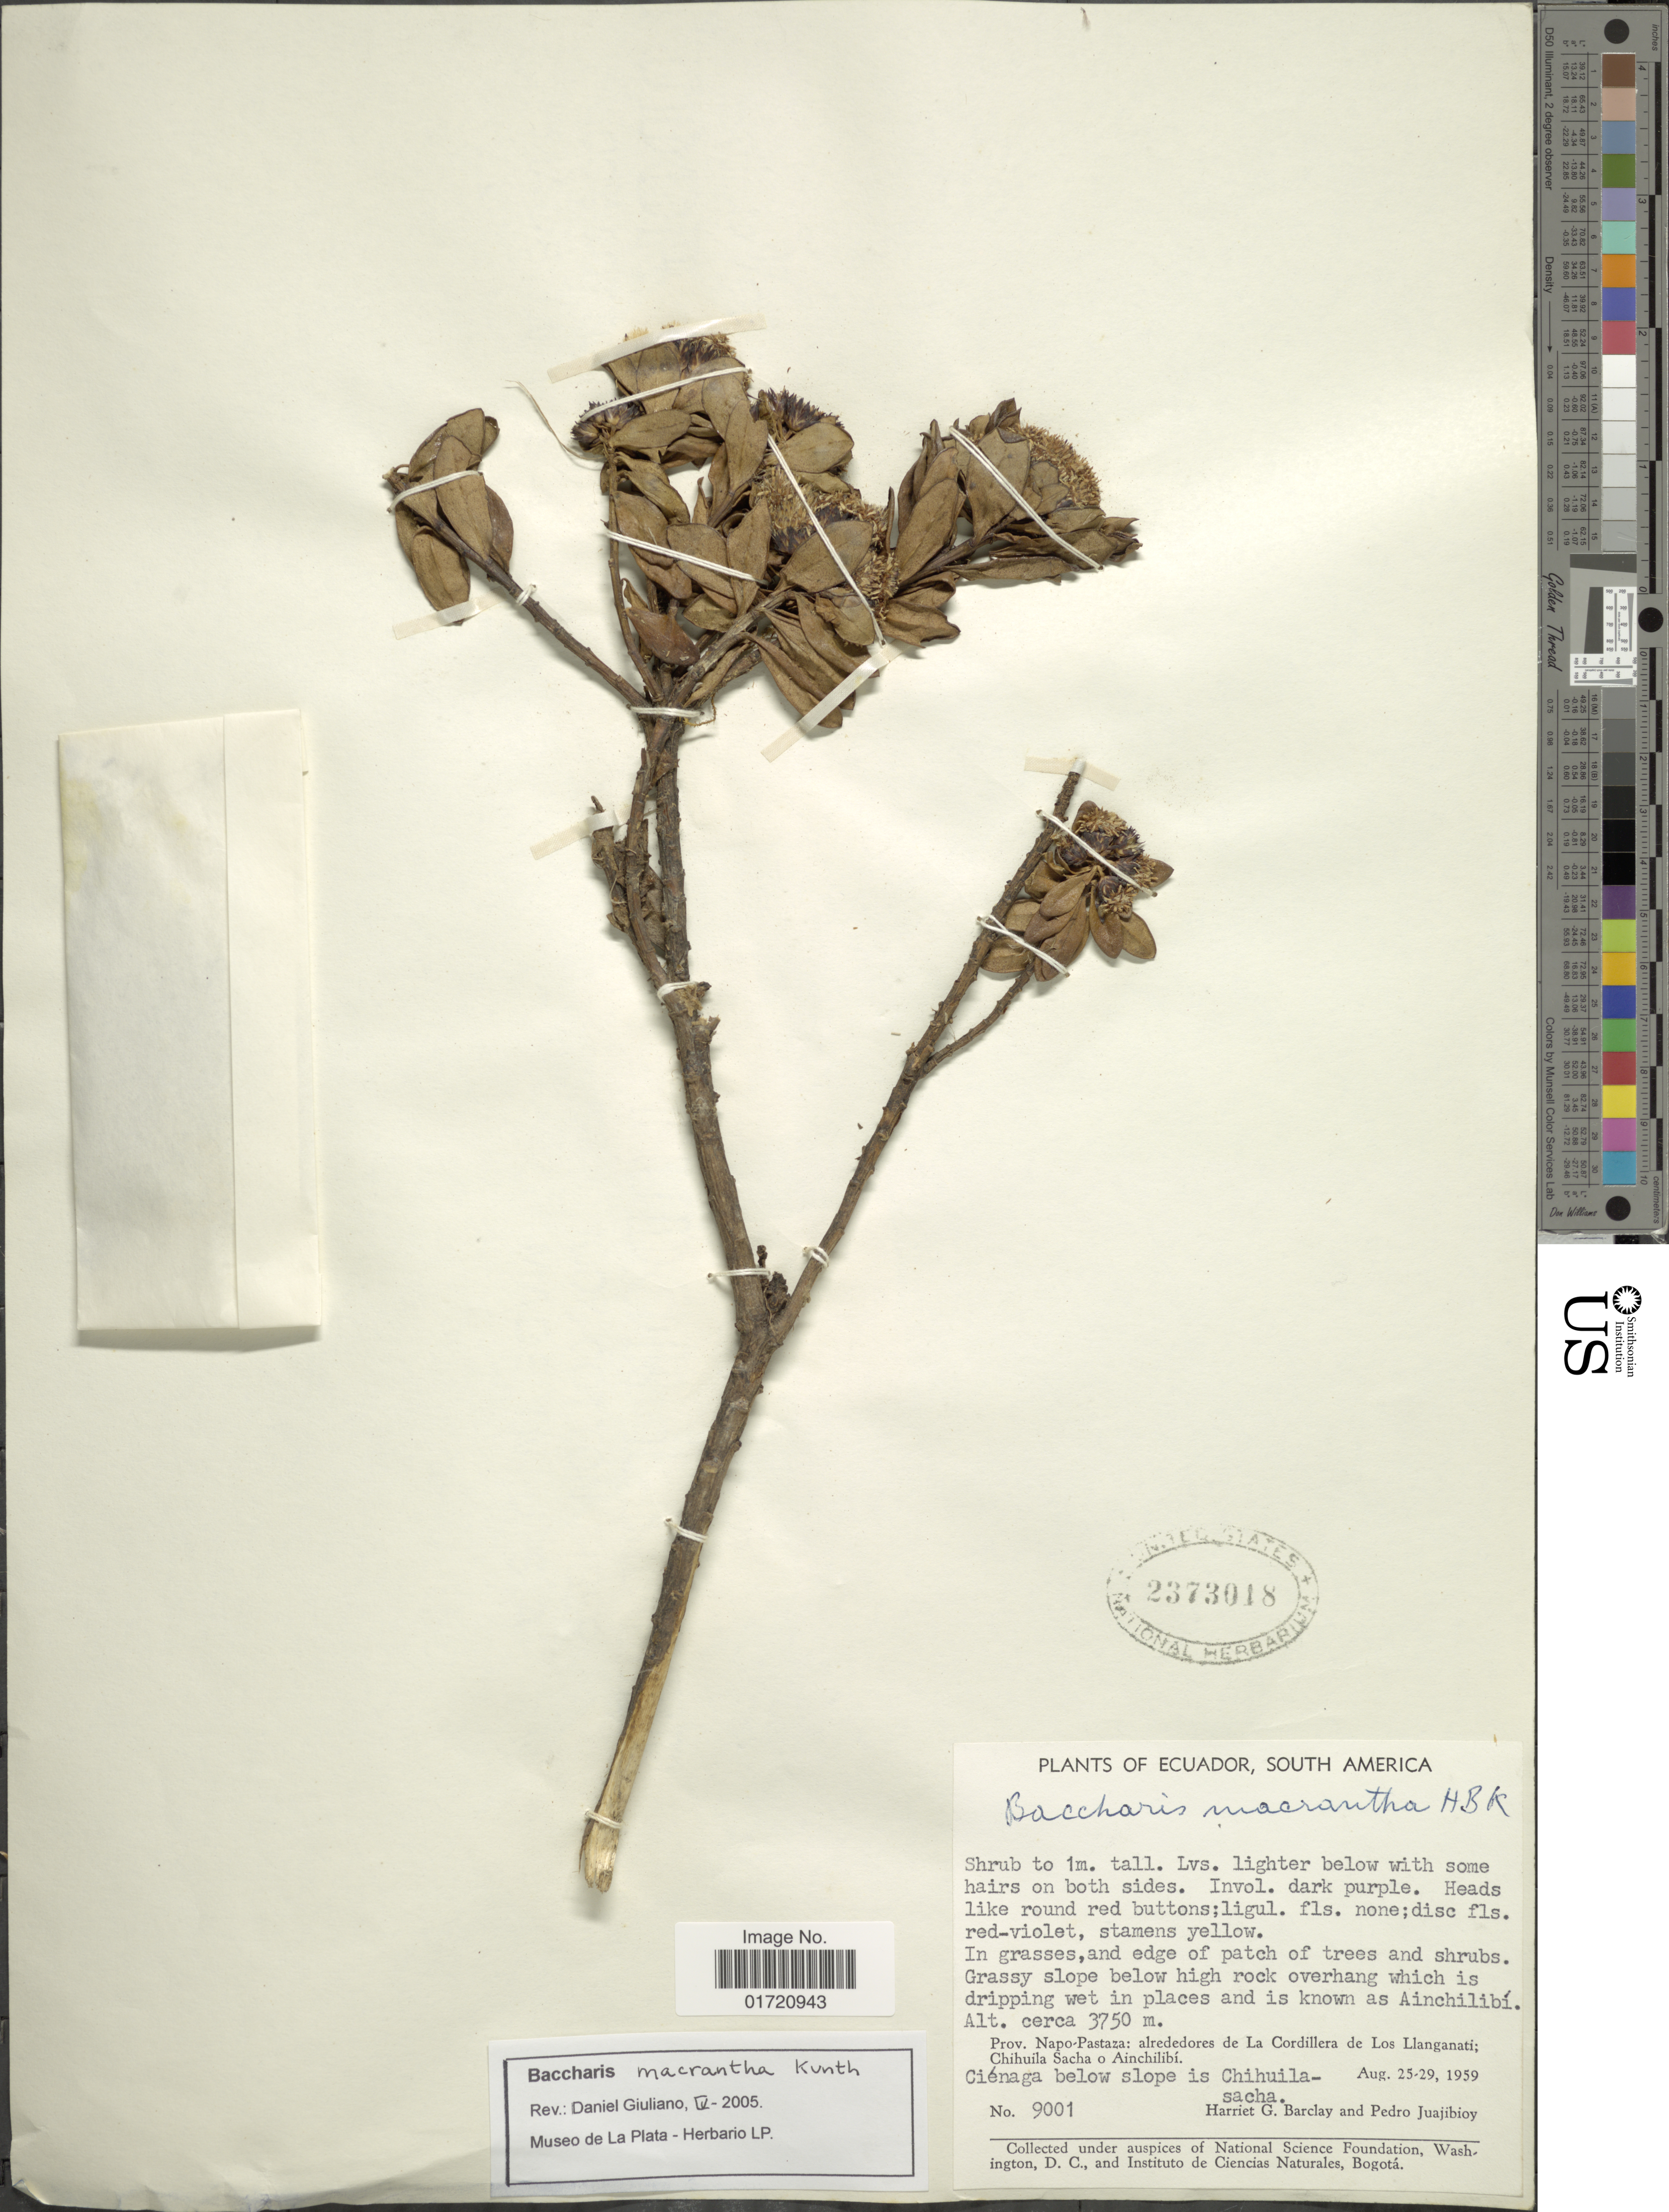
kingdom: Plantae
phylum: Tracheophyta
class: Magnoliopsida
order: Asterales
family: Asteraceae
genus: Baccharis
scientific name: Baccharis macrantha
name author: Kunth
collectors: H. G. Barclay & P. Juajibioy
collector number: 9001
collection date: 1959-08-25/1959-08-29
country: Ecuador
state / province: Napo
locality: South America, Ainchilibi, Prov. Napo-Pastaza, alrededores de La Cordillera de Los Llanganati, Chihuila Sacha a Ainchilibi, Cienaga below slope is Chihuilasacha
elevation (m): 3750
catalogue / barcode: US 2373018